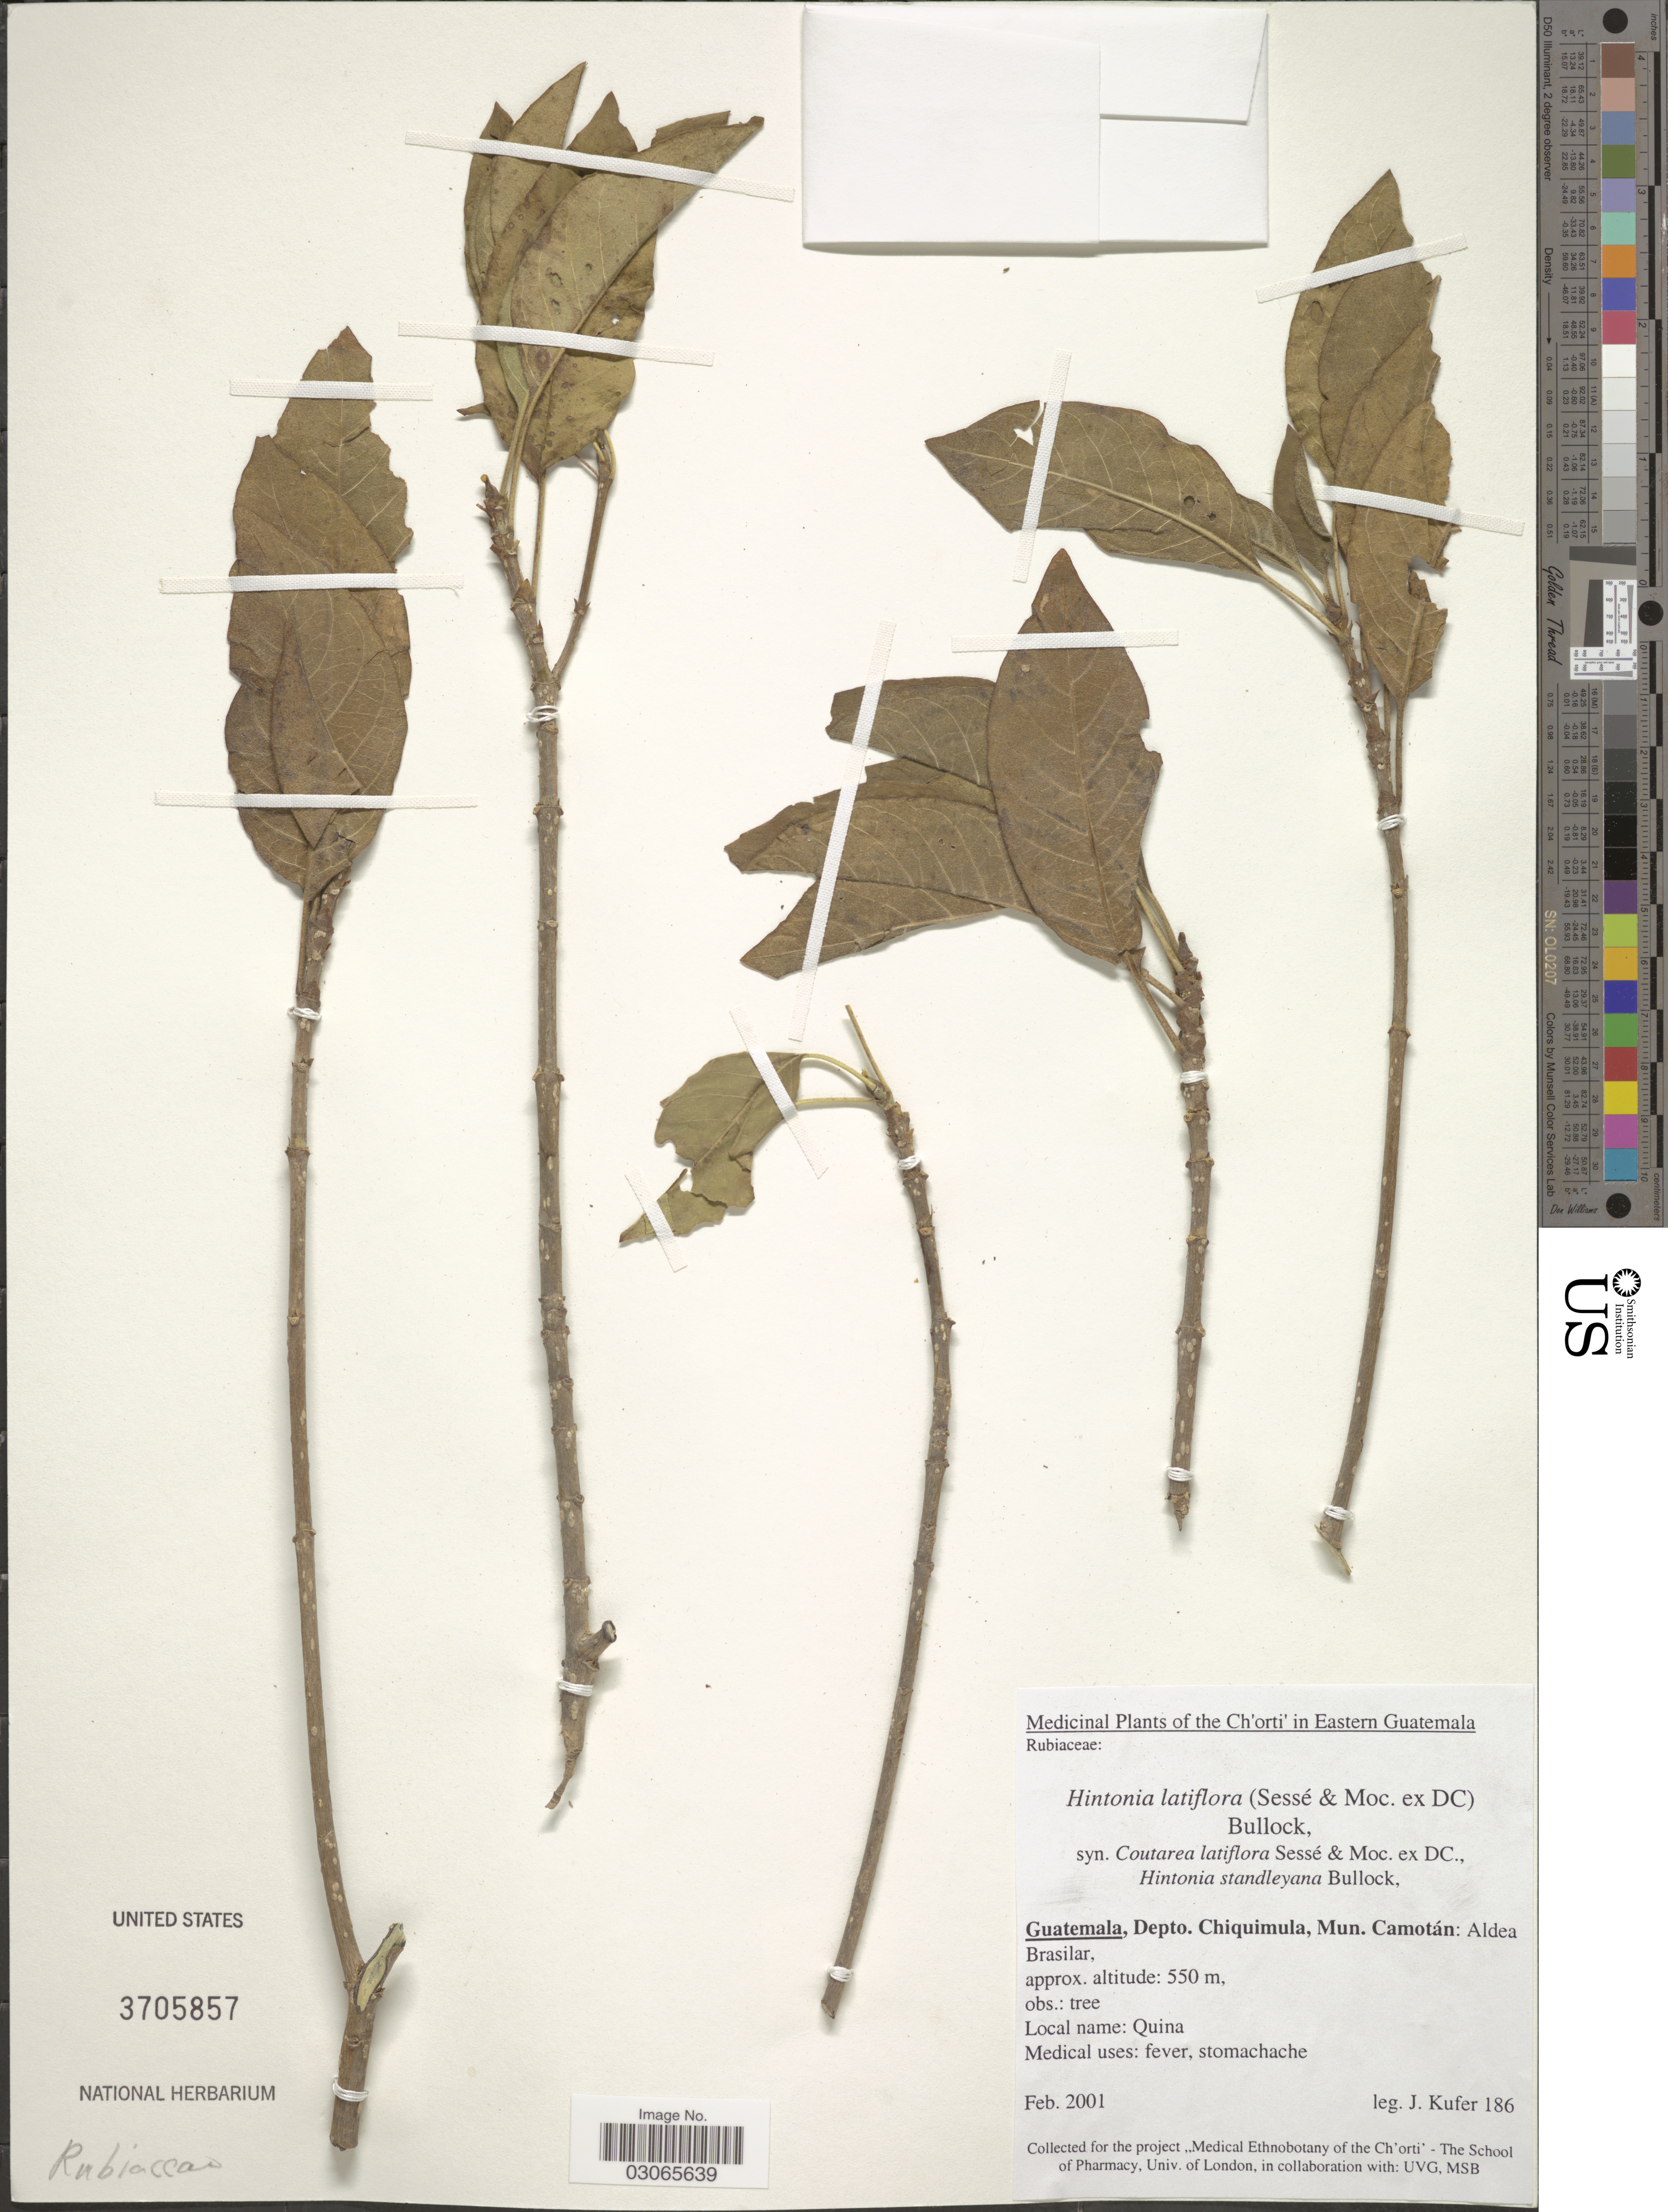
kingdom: Plantae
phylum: Tracheophyta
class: Magnoliopsida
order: Gentianales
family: Rubiaceae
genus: Hintonia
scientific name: Hintonia latiflora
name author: (Sessé & Moc. ex DC.) Bullock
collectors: J. Kufer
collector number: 186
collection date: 2001-02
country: Guatemala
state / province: Chiquimula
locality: Ch'orti' in Eastern Guatemala. Depto. Chiquimala, Mun. Camotán: Aldea Brasilar.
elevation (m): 550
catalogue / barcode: US 3705857